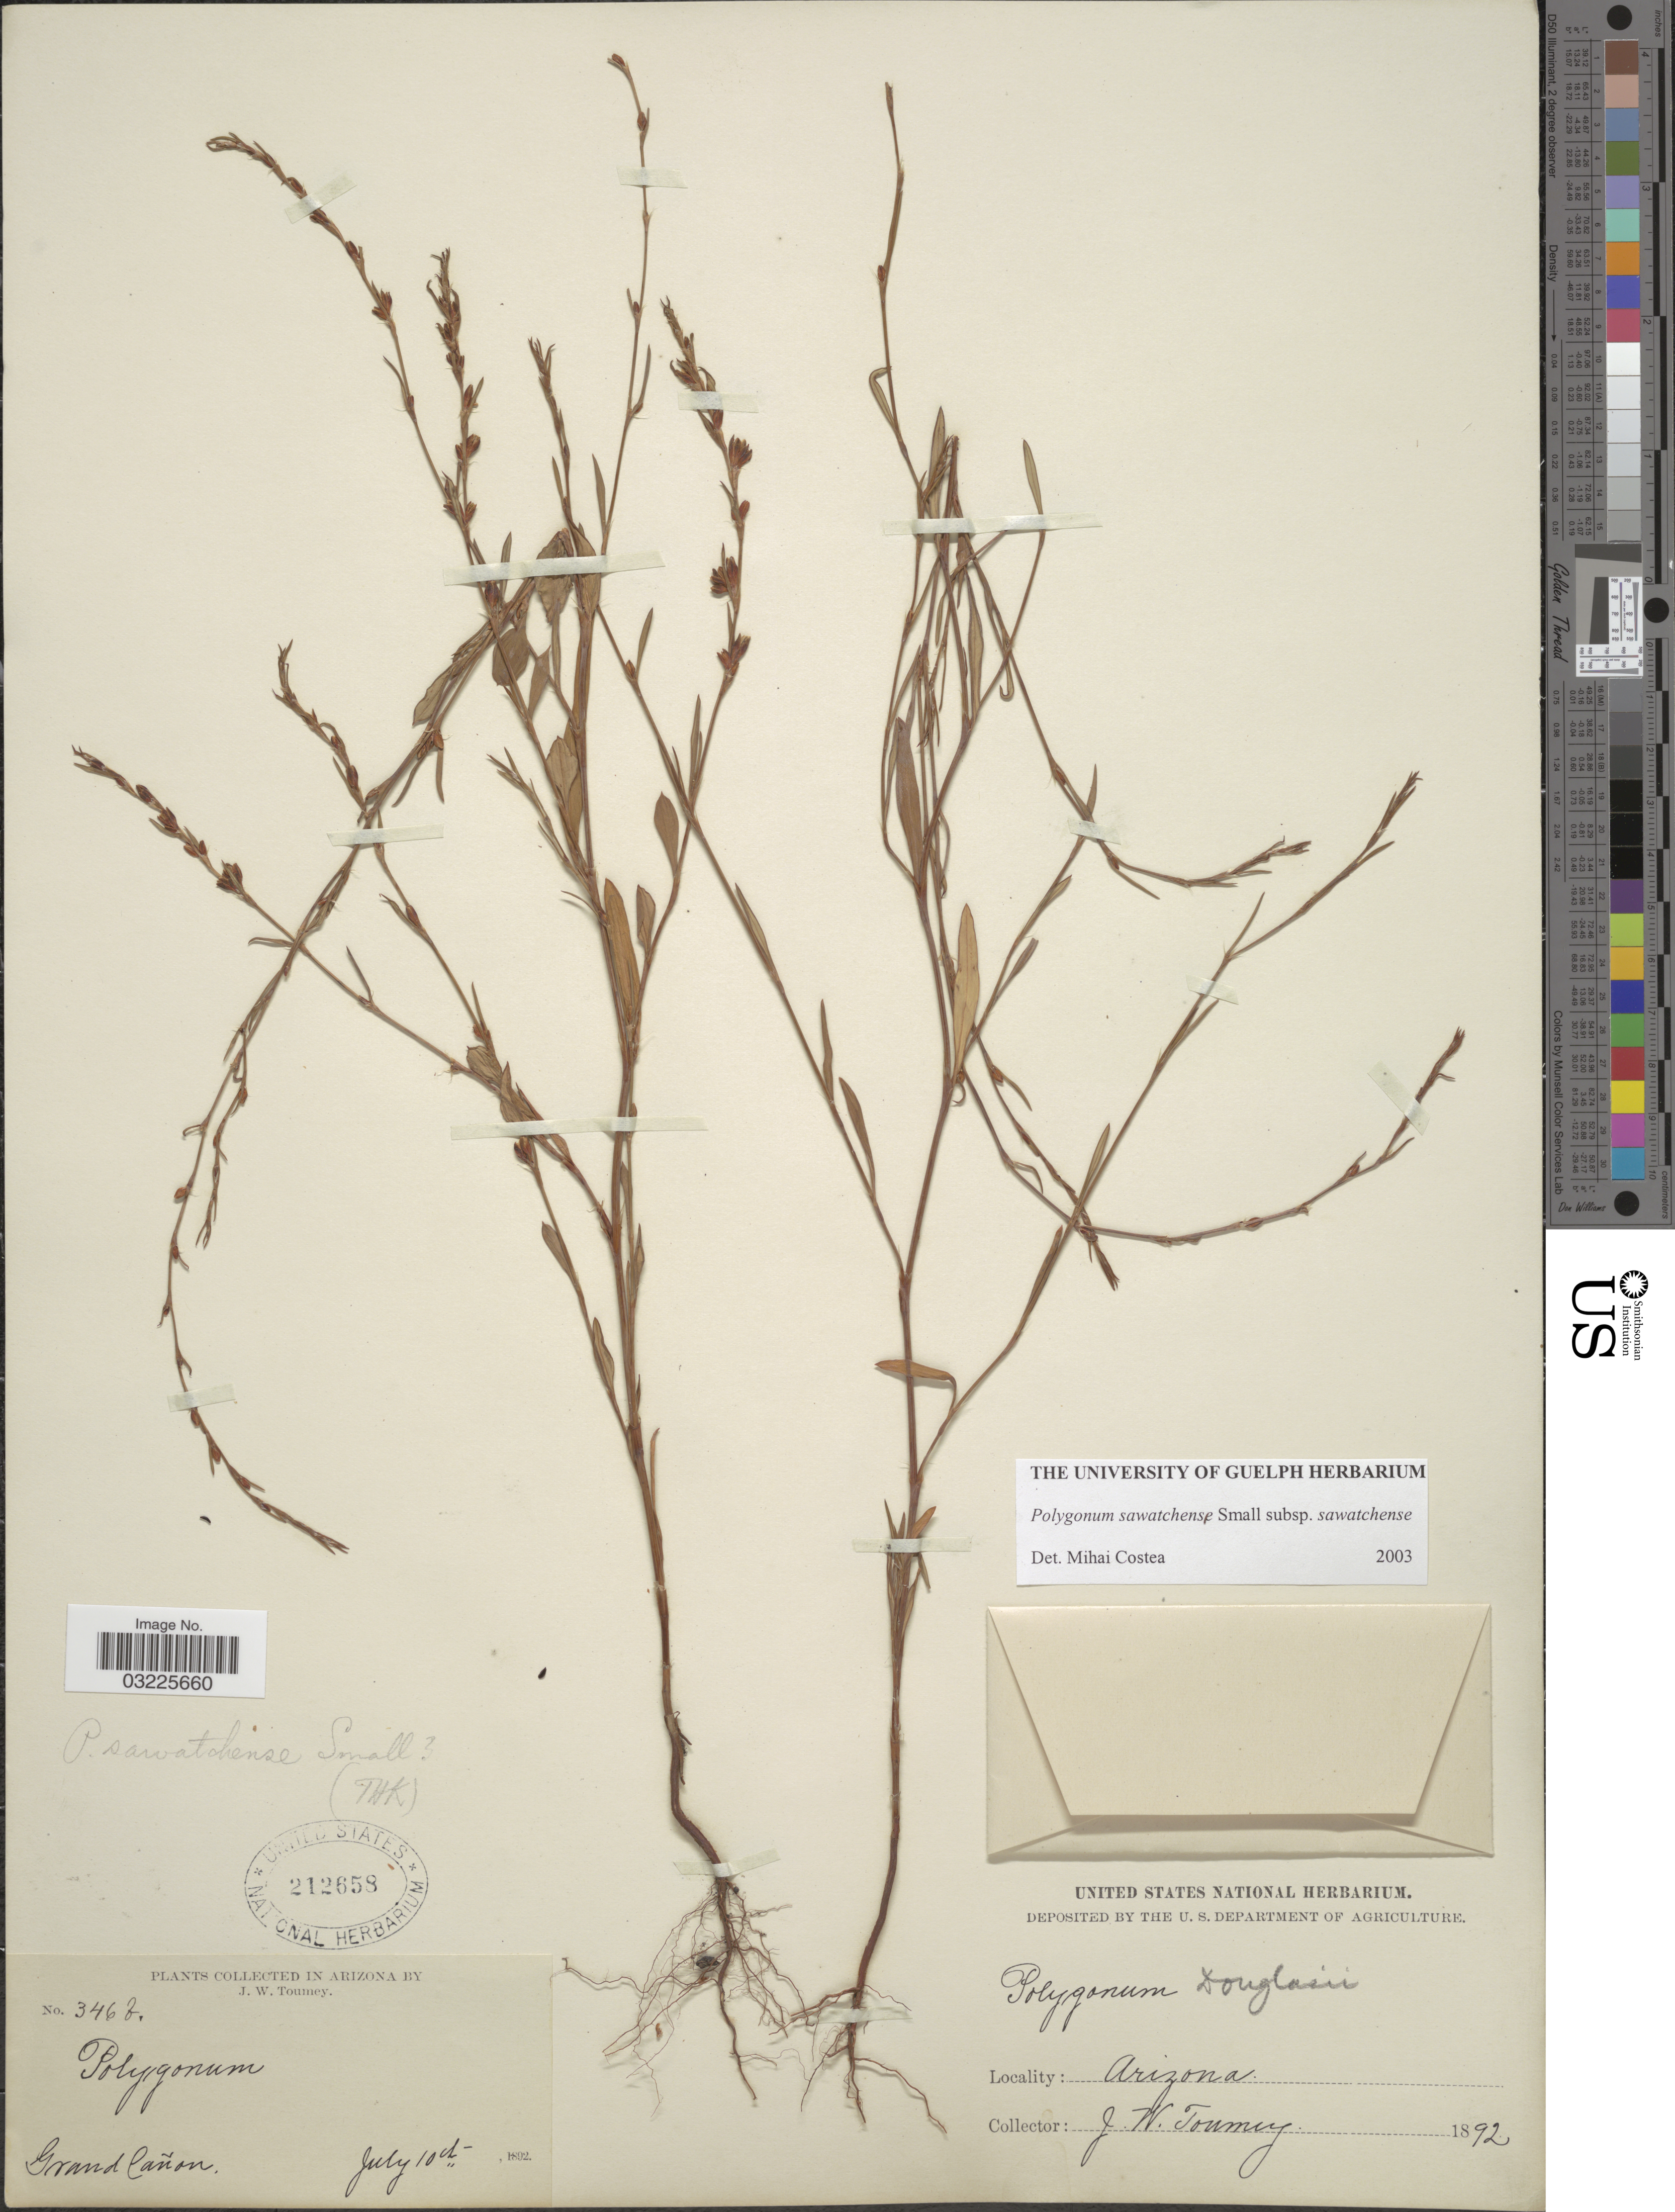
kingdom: Plantae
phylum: Tracheophyta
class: Magnoliopsida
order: Caryophyllales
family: Polygonaceae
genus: Polygonum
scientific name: Polygonum sawatchense subsp. sawatchense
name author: Small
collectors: J. W. Toumey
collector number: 346b.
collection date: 1892-07-10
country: United States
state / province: Arizona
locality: Grand Cañon.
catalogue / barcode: US 212658